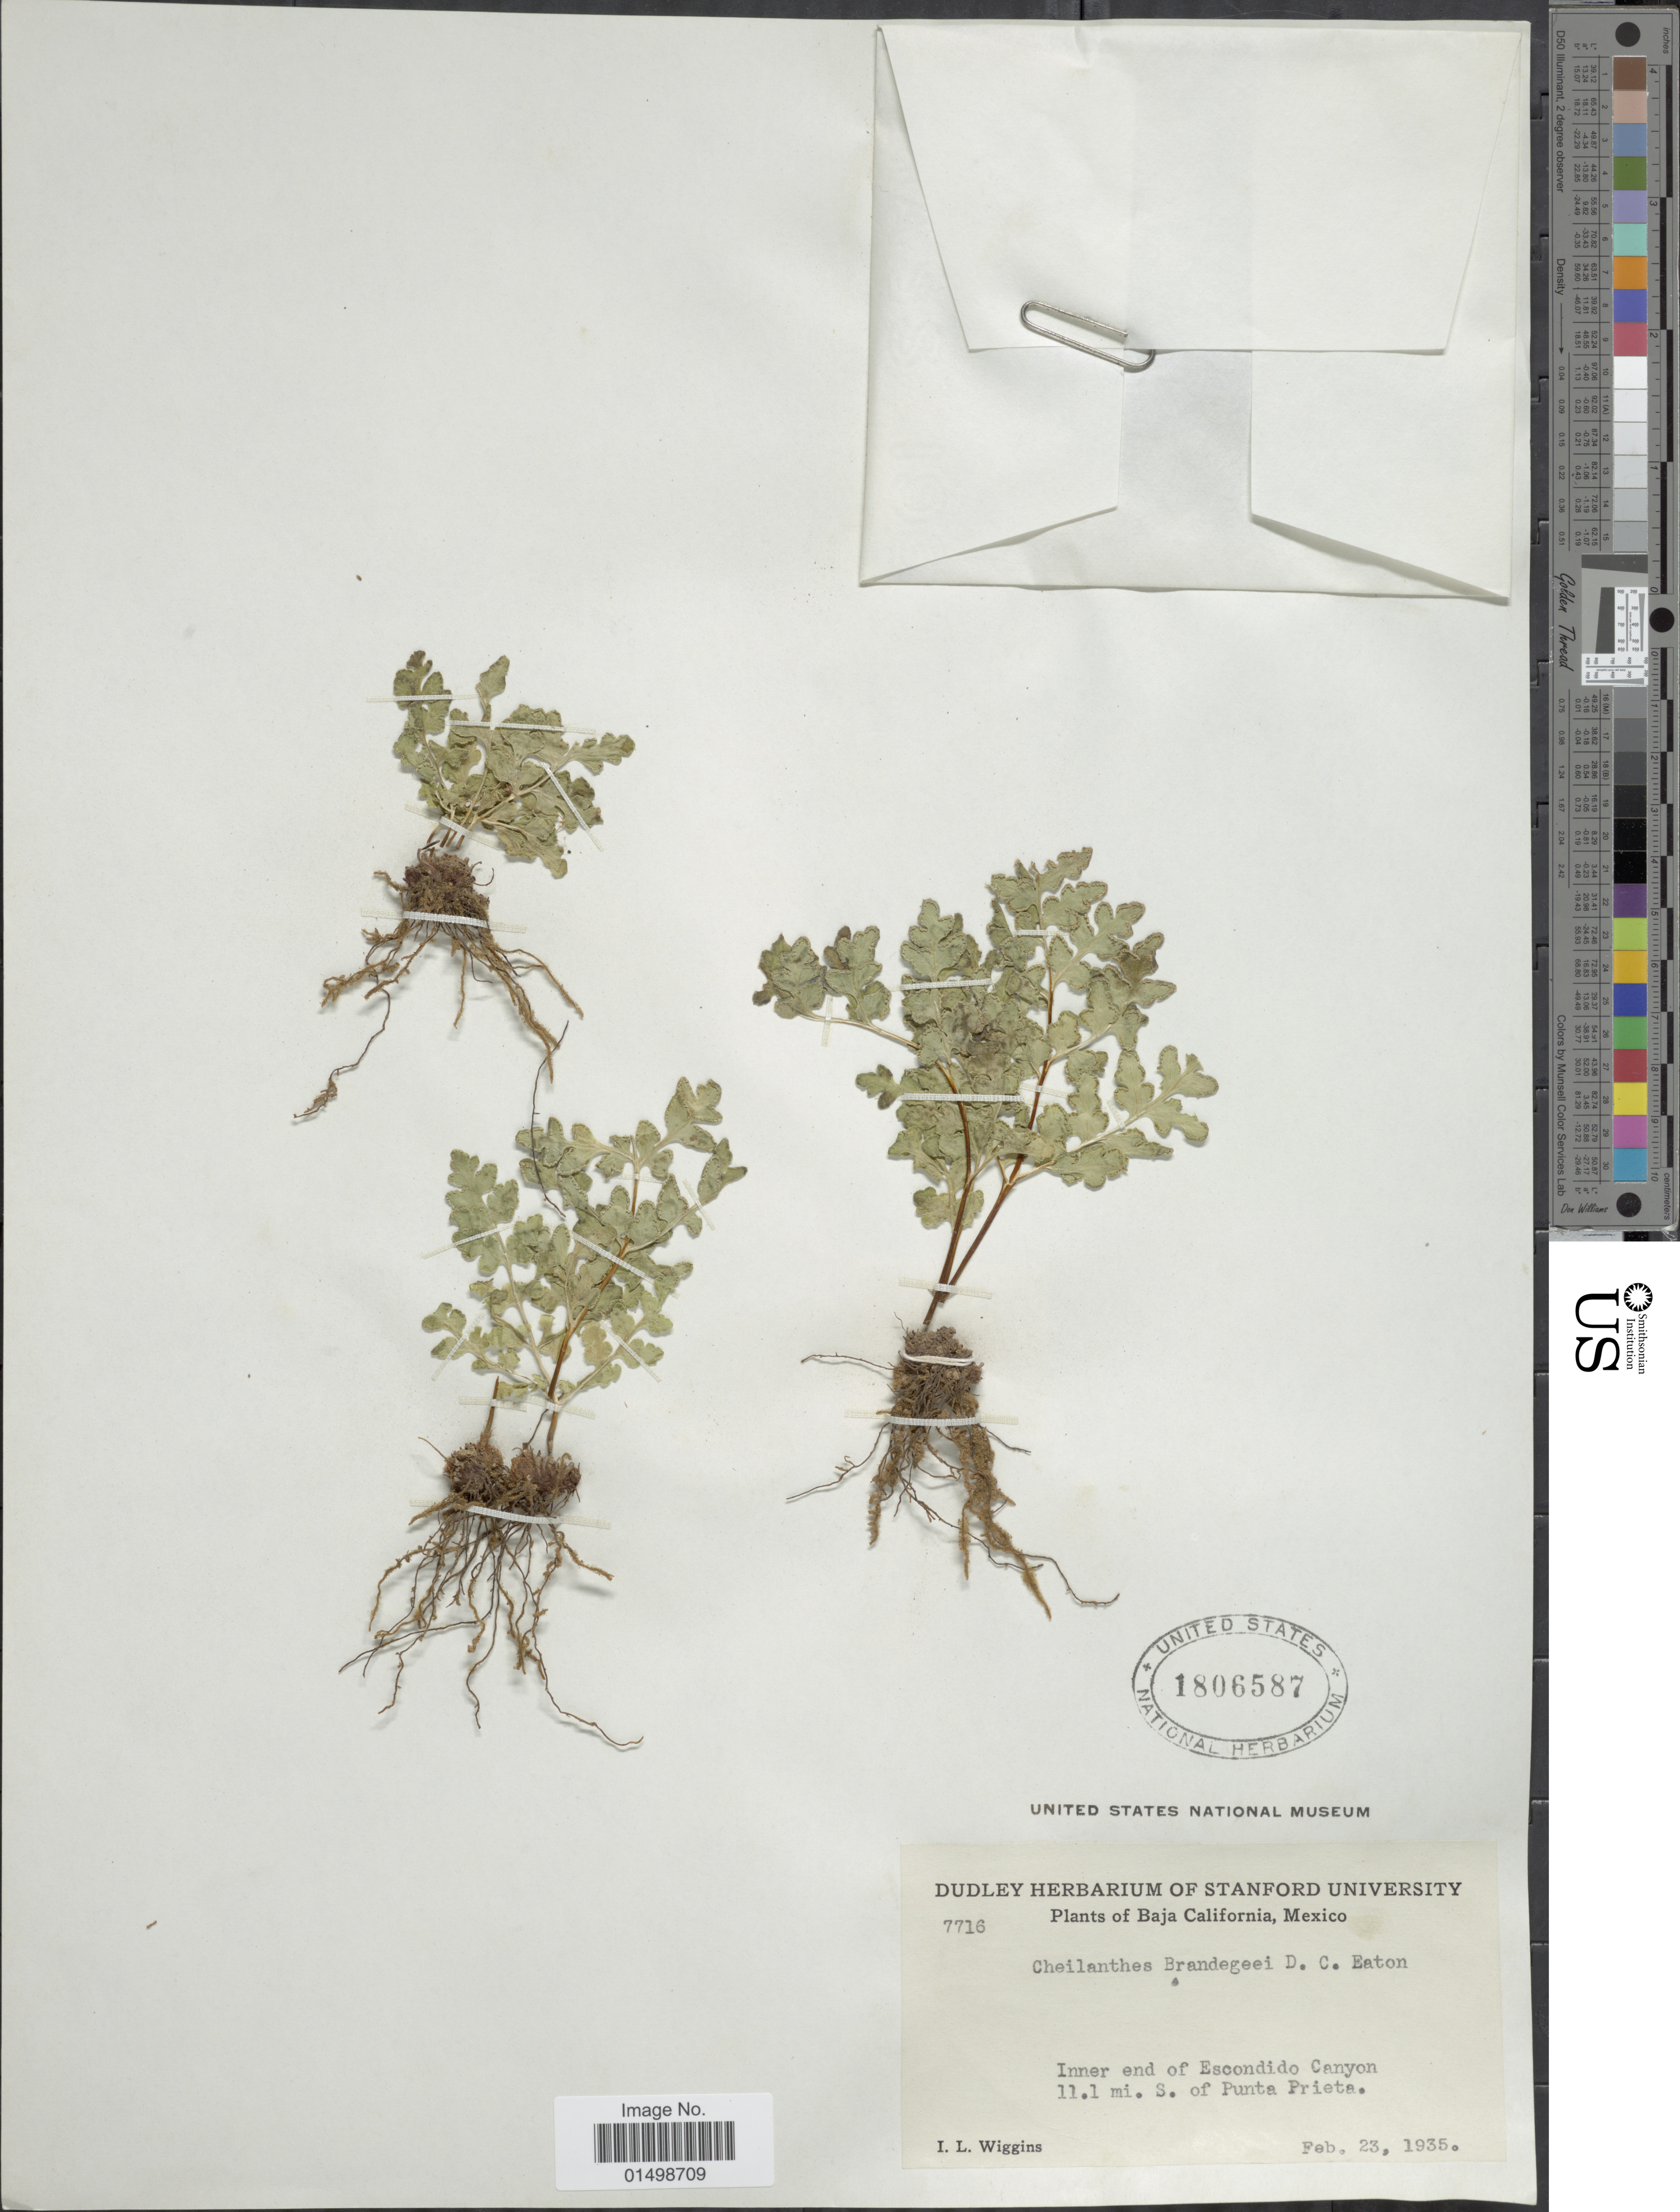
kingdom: Plantae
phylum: Tracheophyta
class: Polypodiopsida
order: Polypodiales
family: Pteridaceae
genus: Cheilanthes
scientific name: Cheilanthes brandeegei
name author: D.C. Eaton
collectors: I. L. Wiggins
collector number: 7716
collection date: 1935-02-23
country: Mexico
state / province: Baja California Norte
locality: Inner end of Escondido canyon, 11.1 mi. S. of Punta Prieta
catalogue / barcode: US 1806587